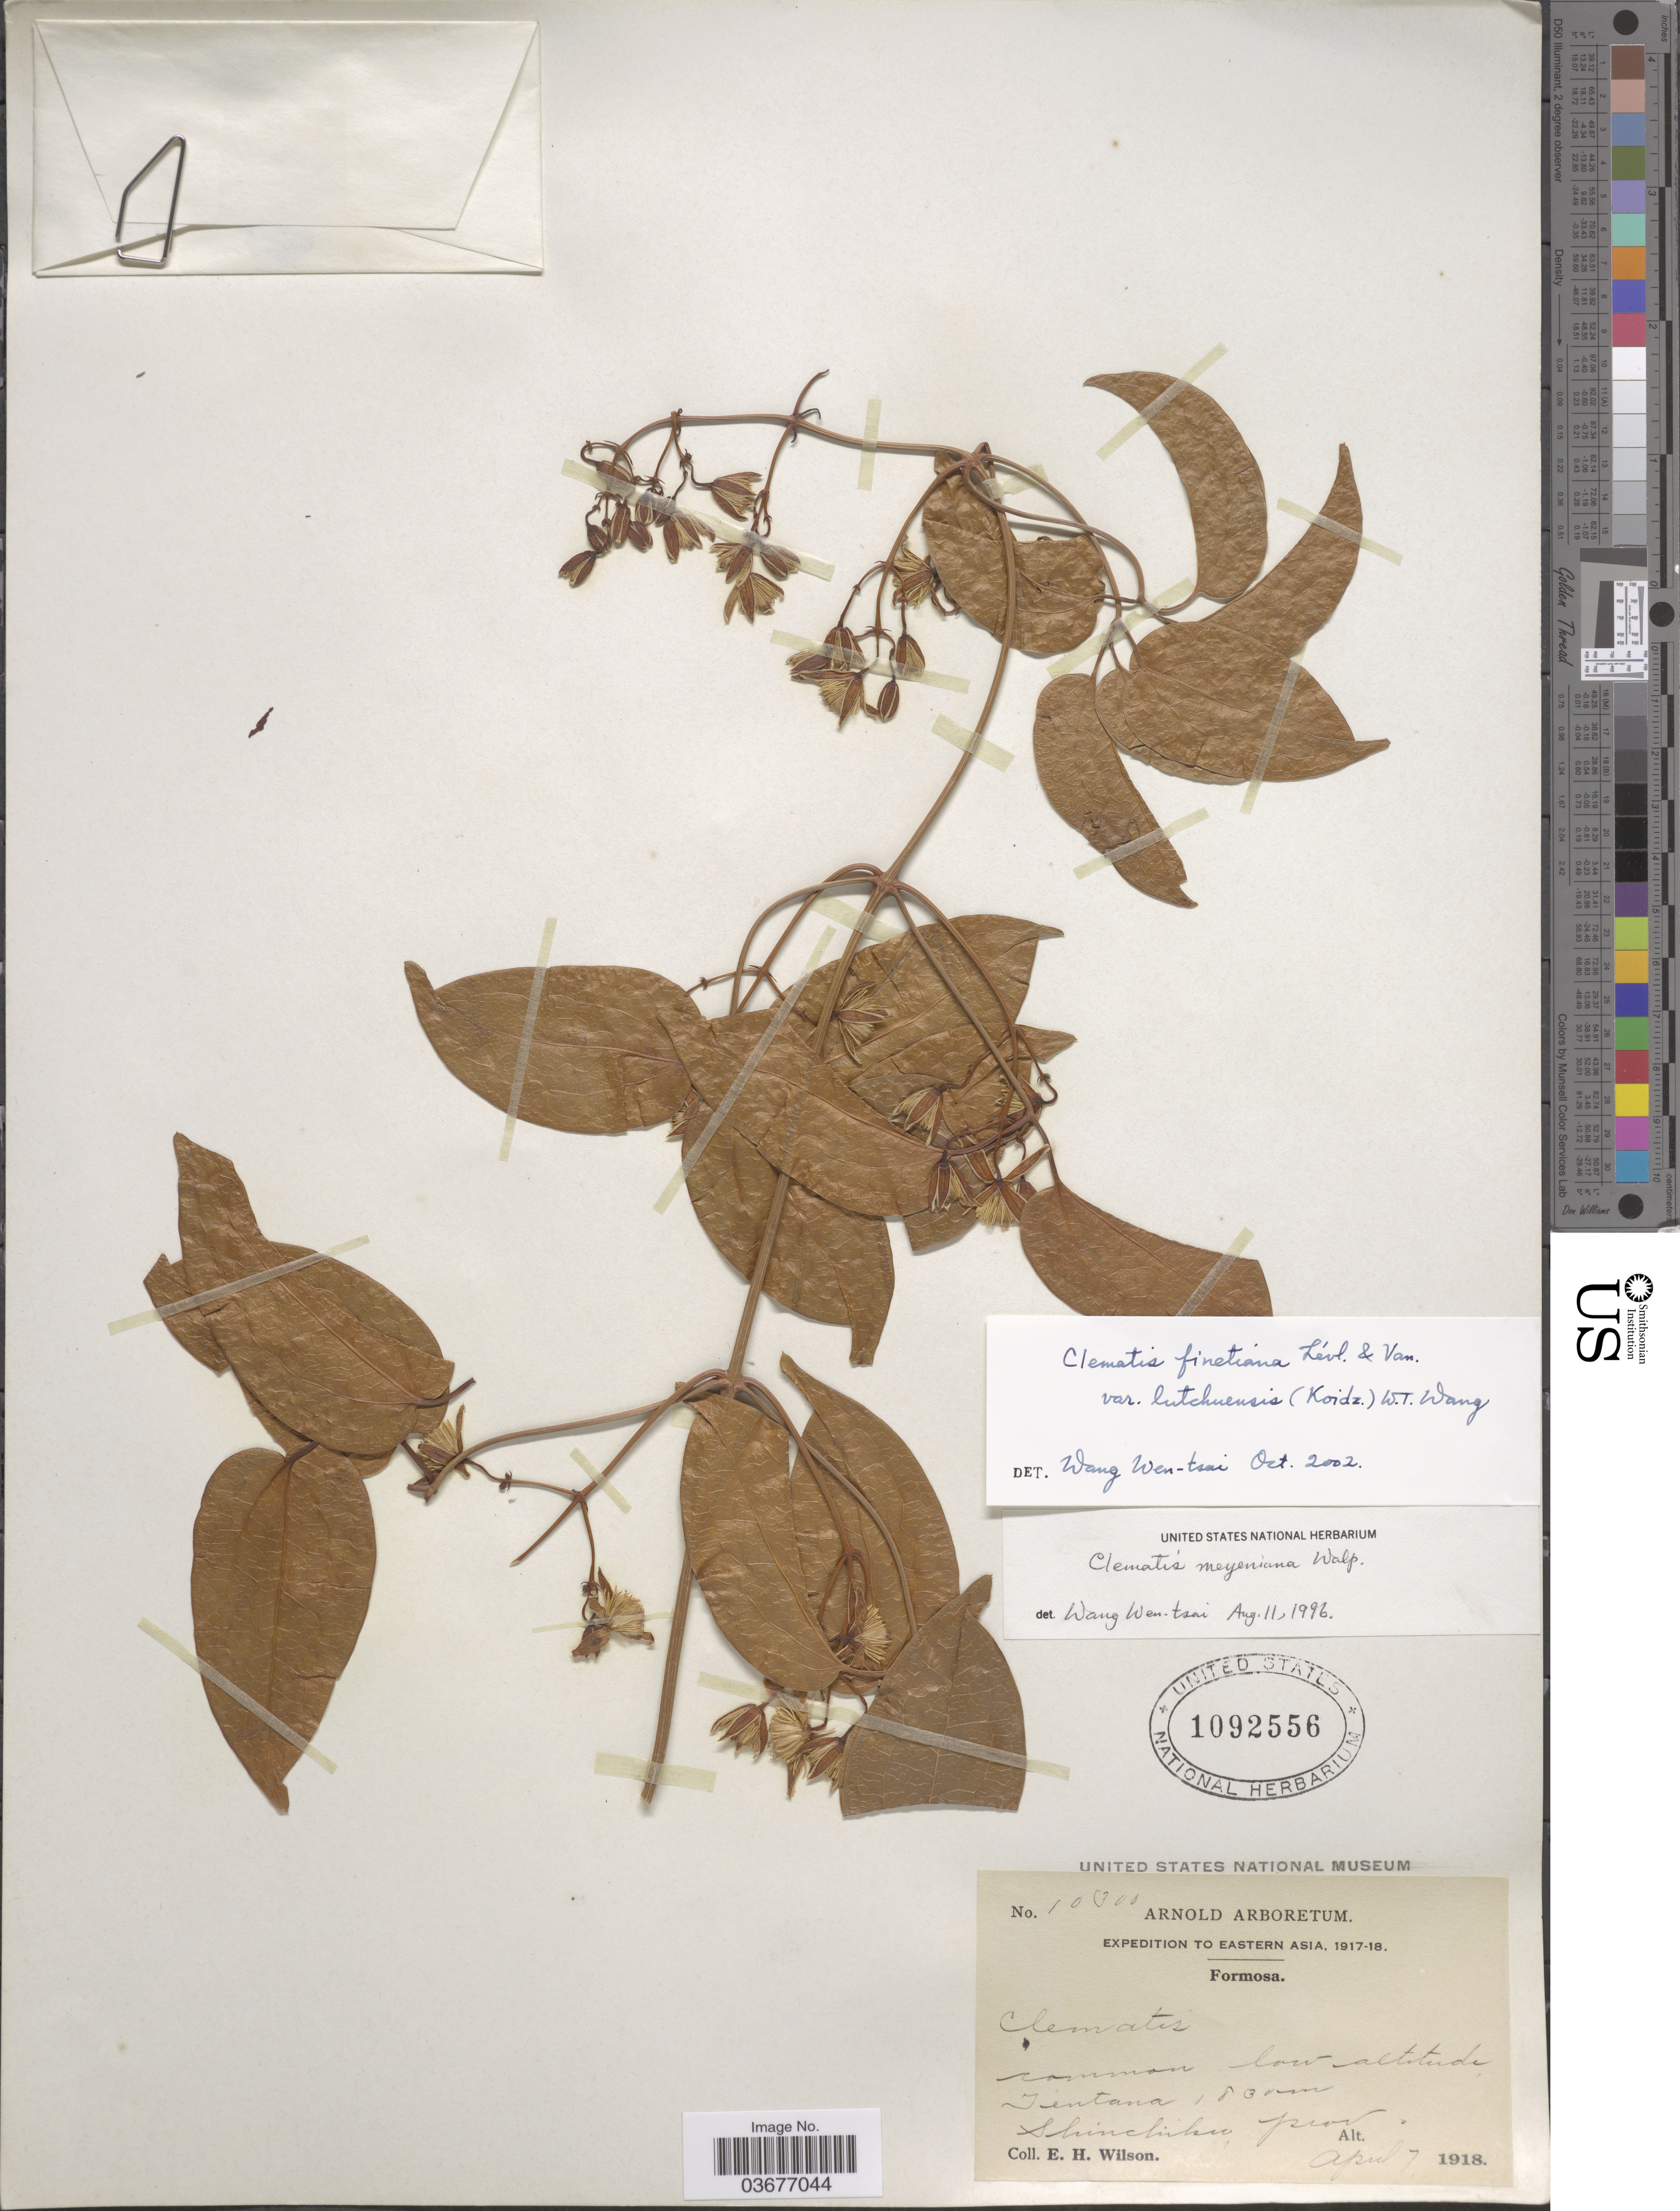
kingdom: Plantae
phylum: Tracheophyta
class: Magnoliopsida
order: Ranunculales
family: Ranunculaceae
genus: Clematis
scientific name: Clematis finetiana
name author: H. Lév. & Vaniot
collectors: E. Wilson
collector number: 10300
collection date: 1918-04-07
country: Taiwan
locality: Eastern Asia. Formosa. Tentana. Shinchiku prov.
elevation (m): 1830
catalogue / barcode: US 1092556